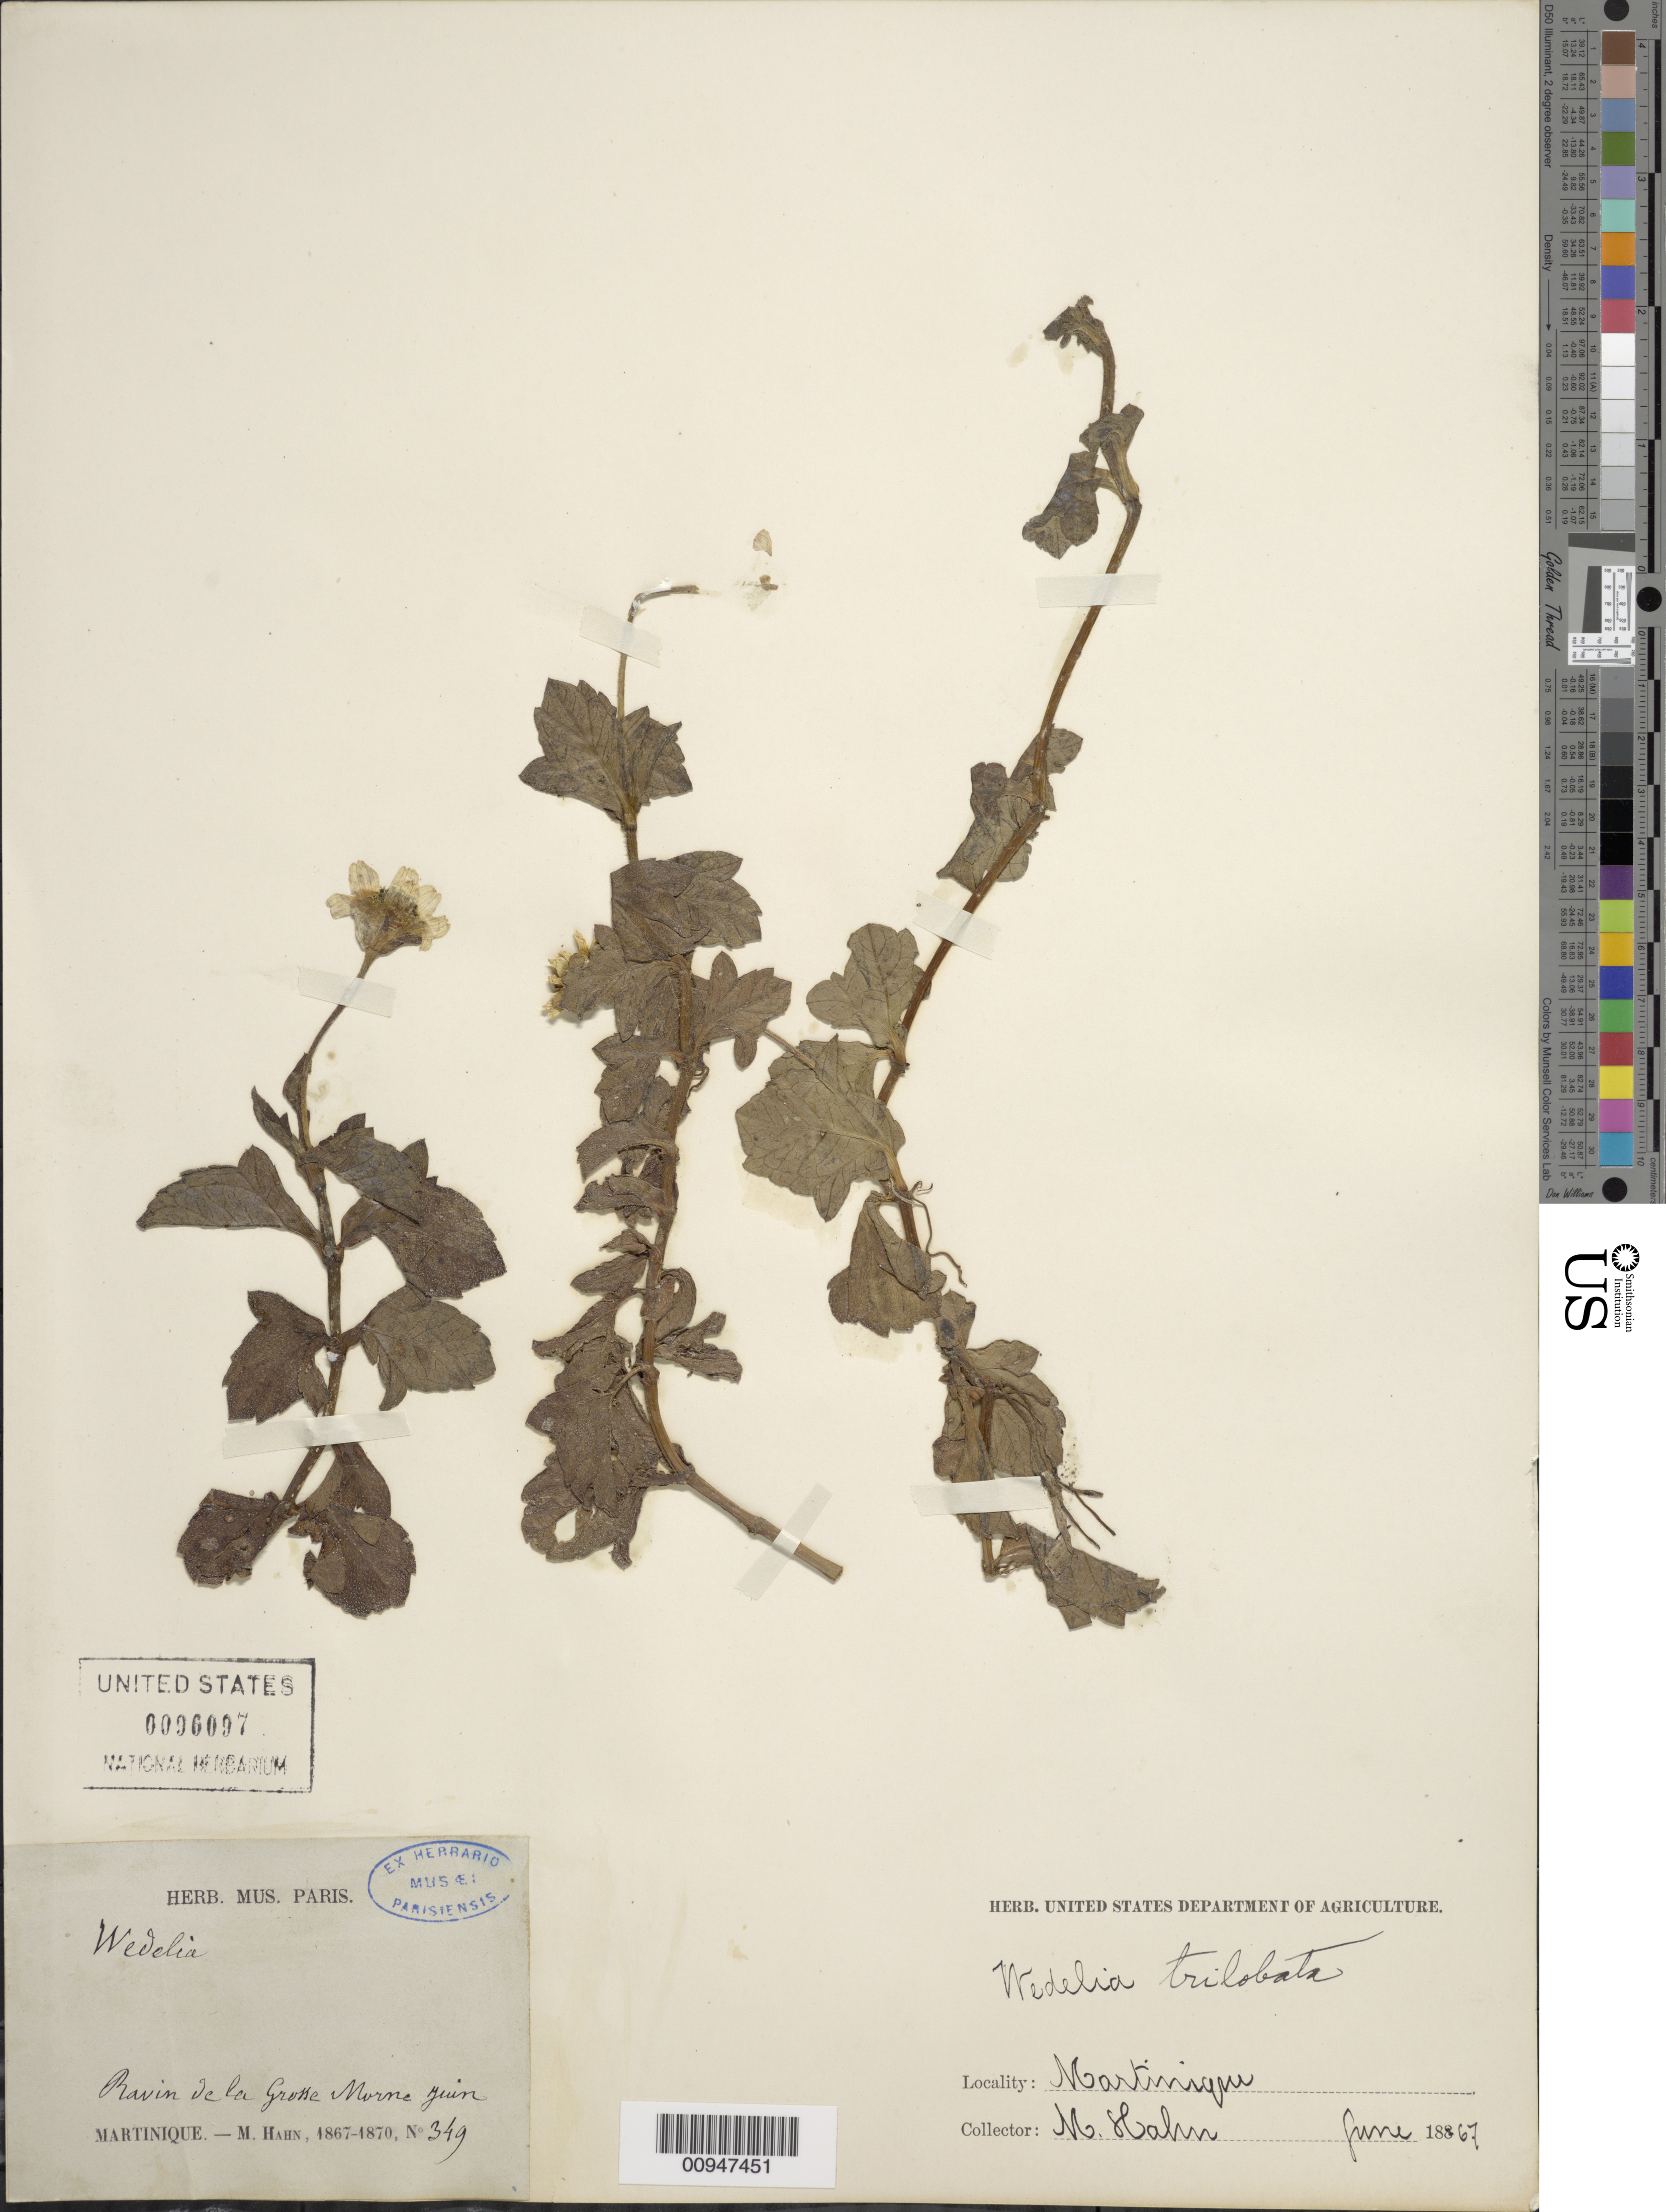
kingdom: Plantae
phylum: Tracheophyta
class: Magnoliopsida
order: Asterales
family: Asteraceae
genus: Sphagneticola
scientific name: Sphagneticola trilobata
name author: (L.) Pruski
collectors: M. Hahn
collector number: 349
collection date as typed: Jun 1867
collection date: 1867-06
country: Martinique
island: Martinique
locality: Ravin de la Grotte Morne "Juin"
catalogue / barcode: US 96097